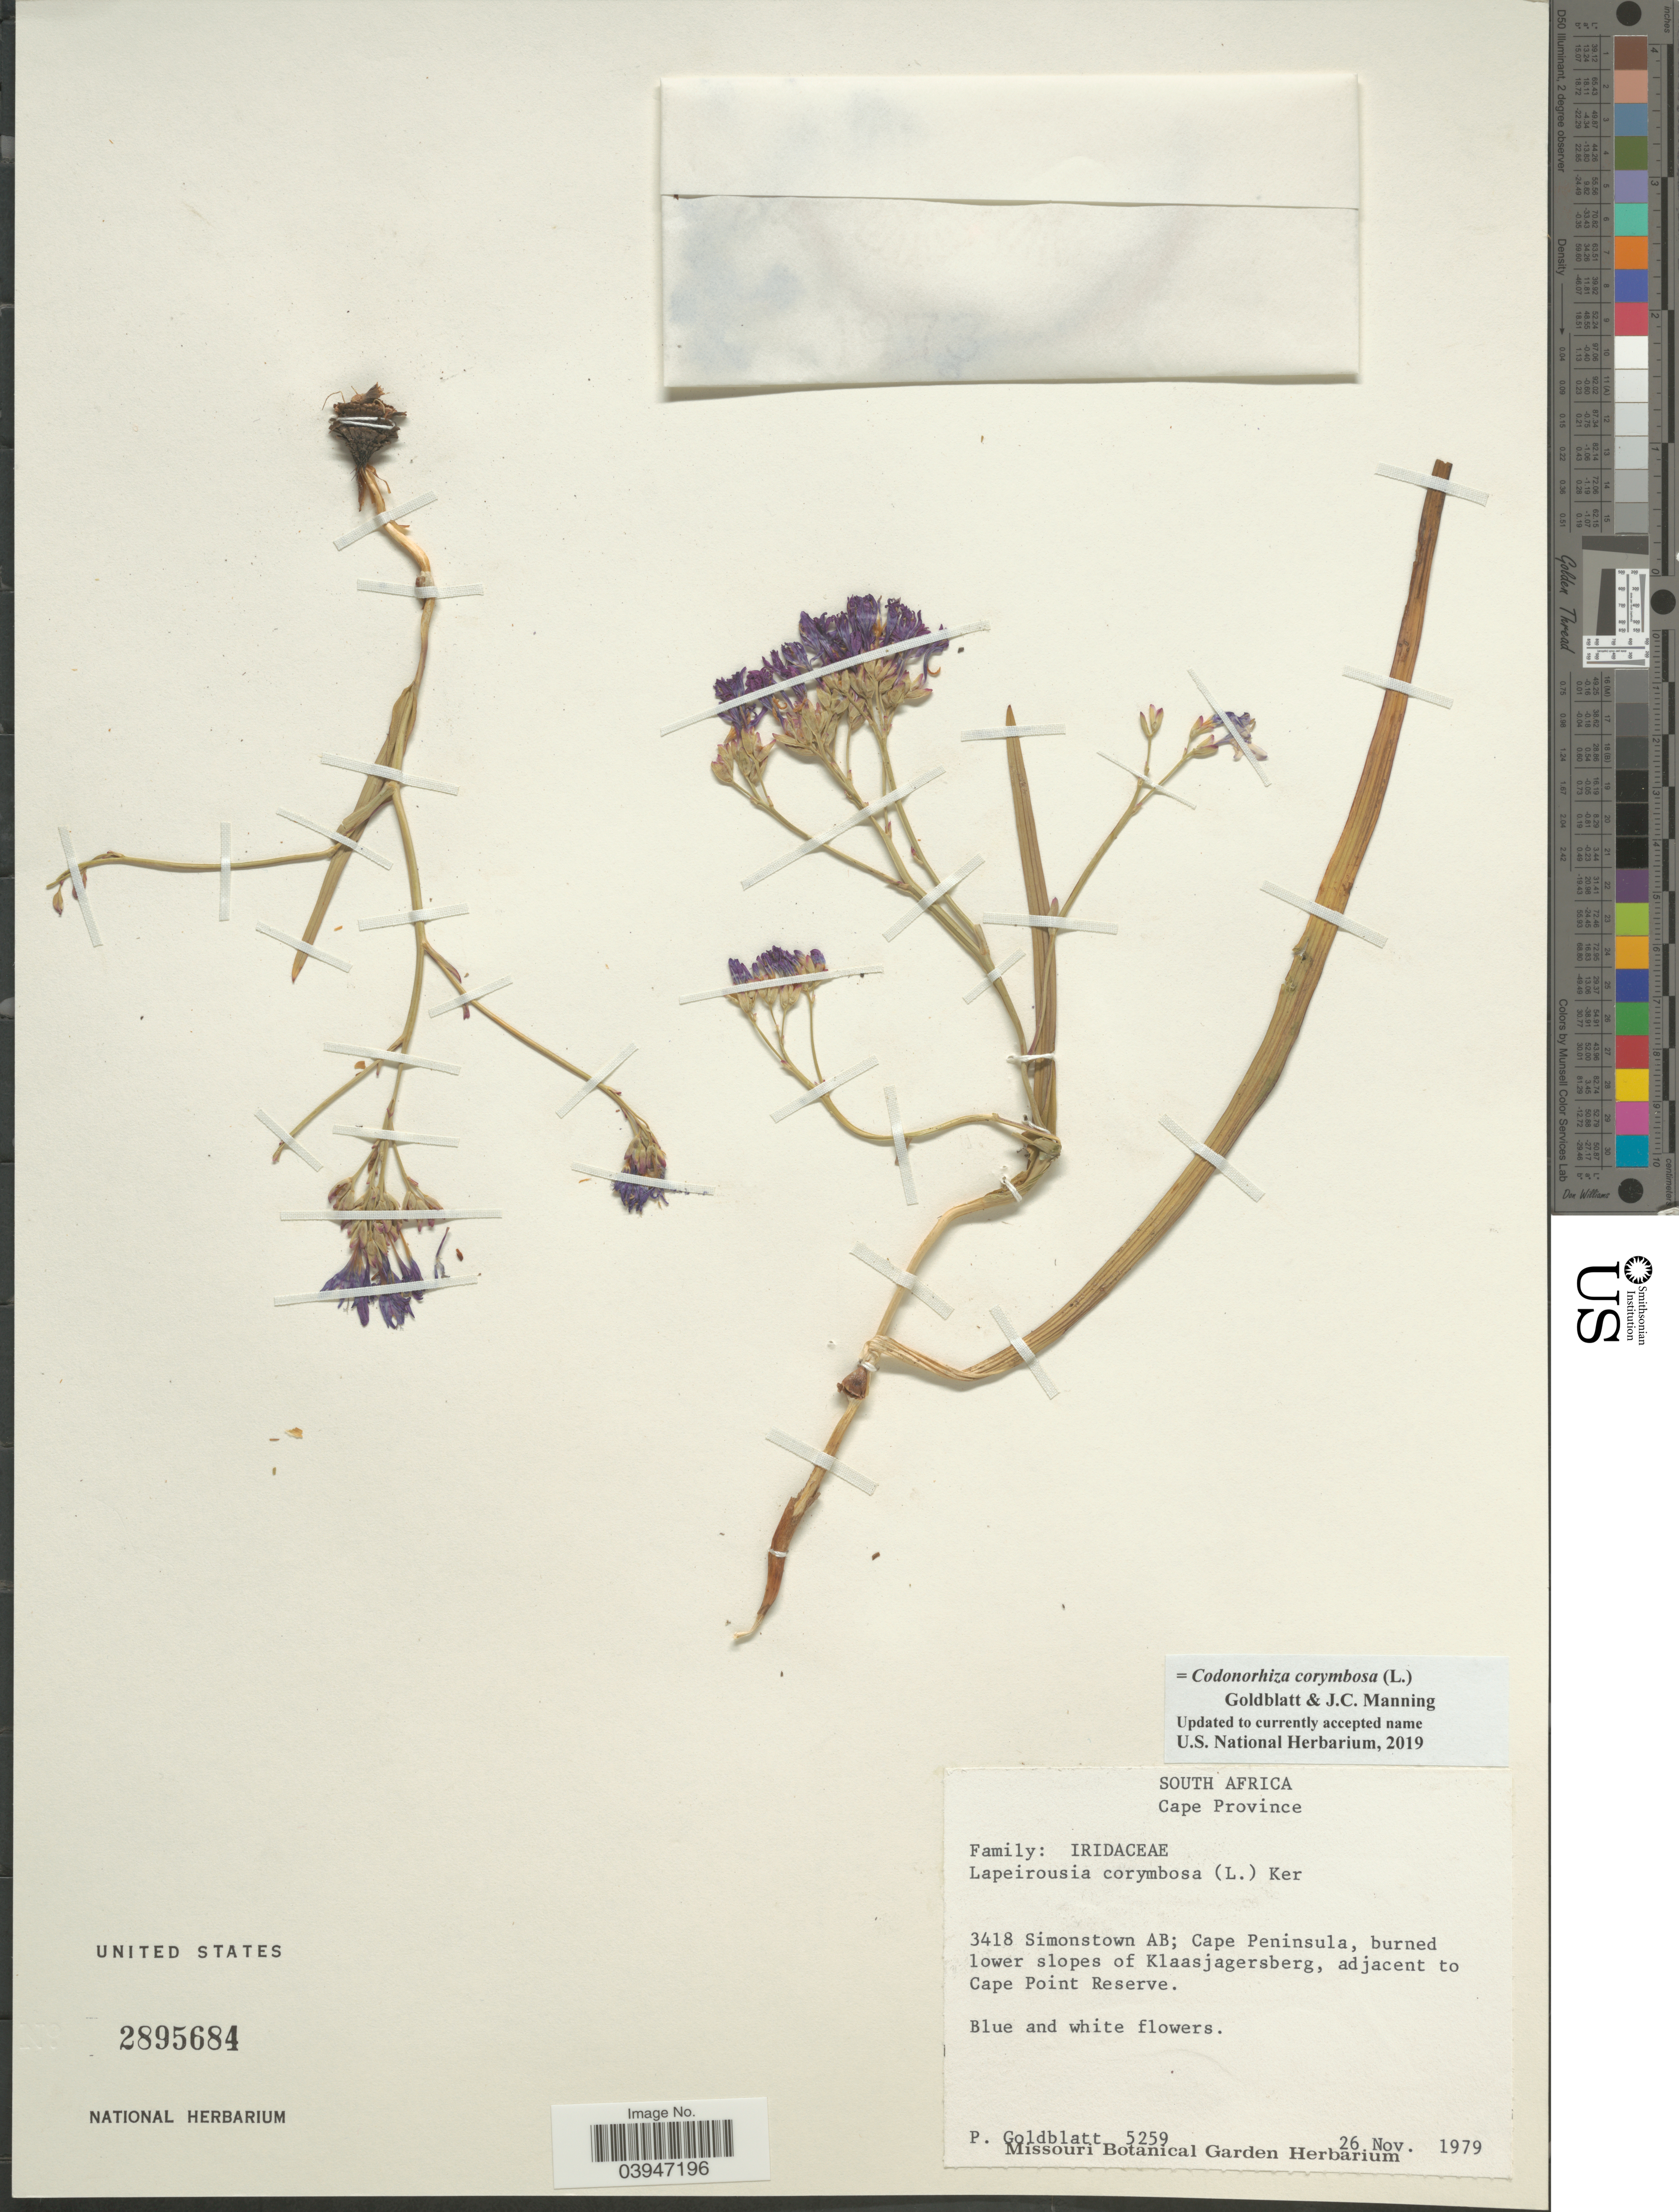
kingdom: Plantae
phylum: Tracheophyta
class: Liliopsida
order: Asparagales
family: Iridaceae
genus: Codonorhiza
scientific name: Codonorhiza corymbosa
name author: (L.) Goldblatt & J.C. Manning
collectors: P. Goldblatt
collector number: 5259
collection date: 1979-11-26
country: South Africa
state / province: Western Cape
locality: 3418 Simonstown AB; Cape Peninsula, burned lower slopes of Klaasjagersberg, adjacent to Cape Point Reserve.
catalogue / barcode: US 2895684